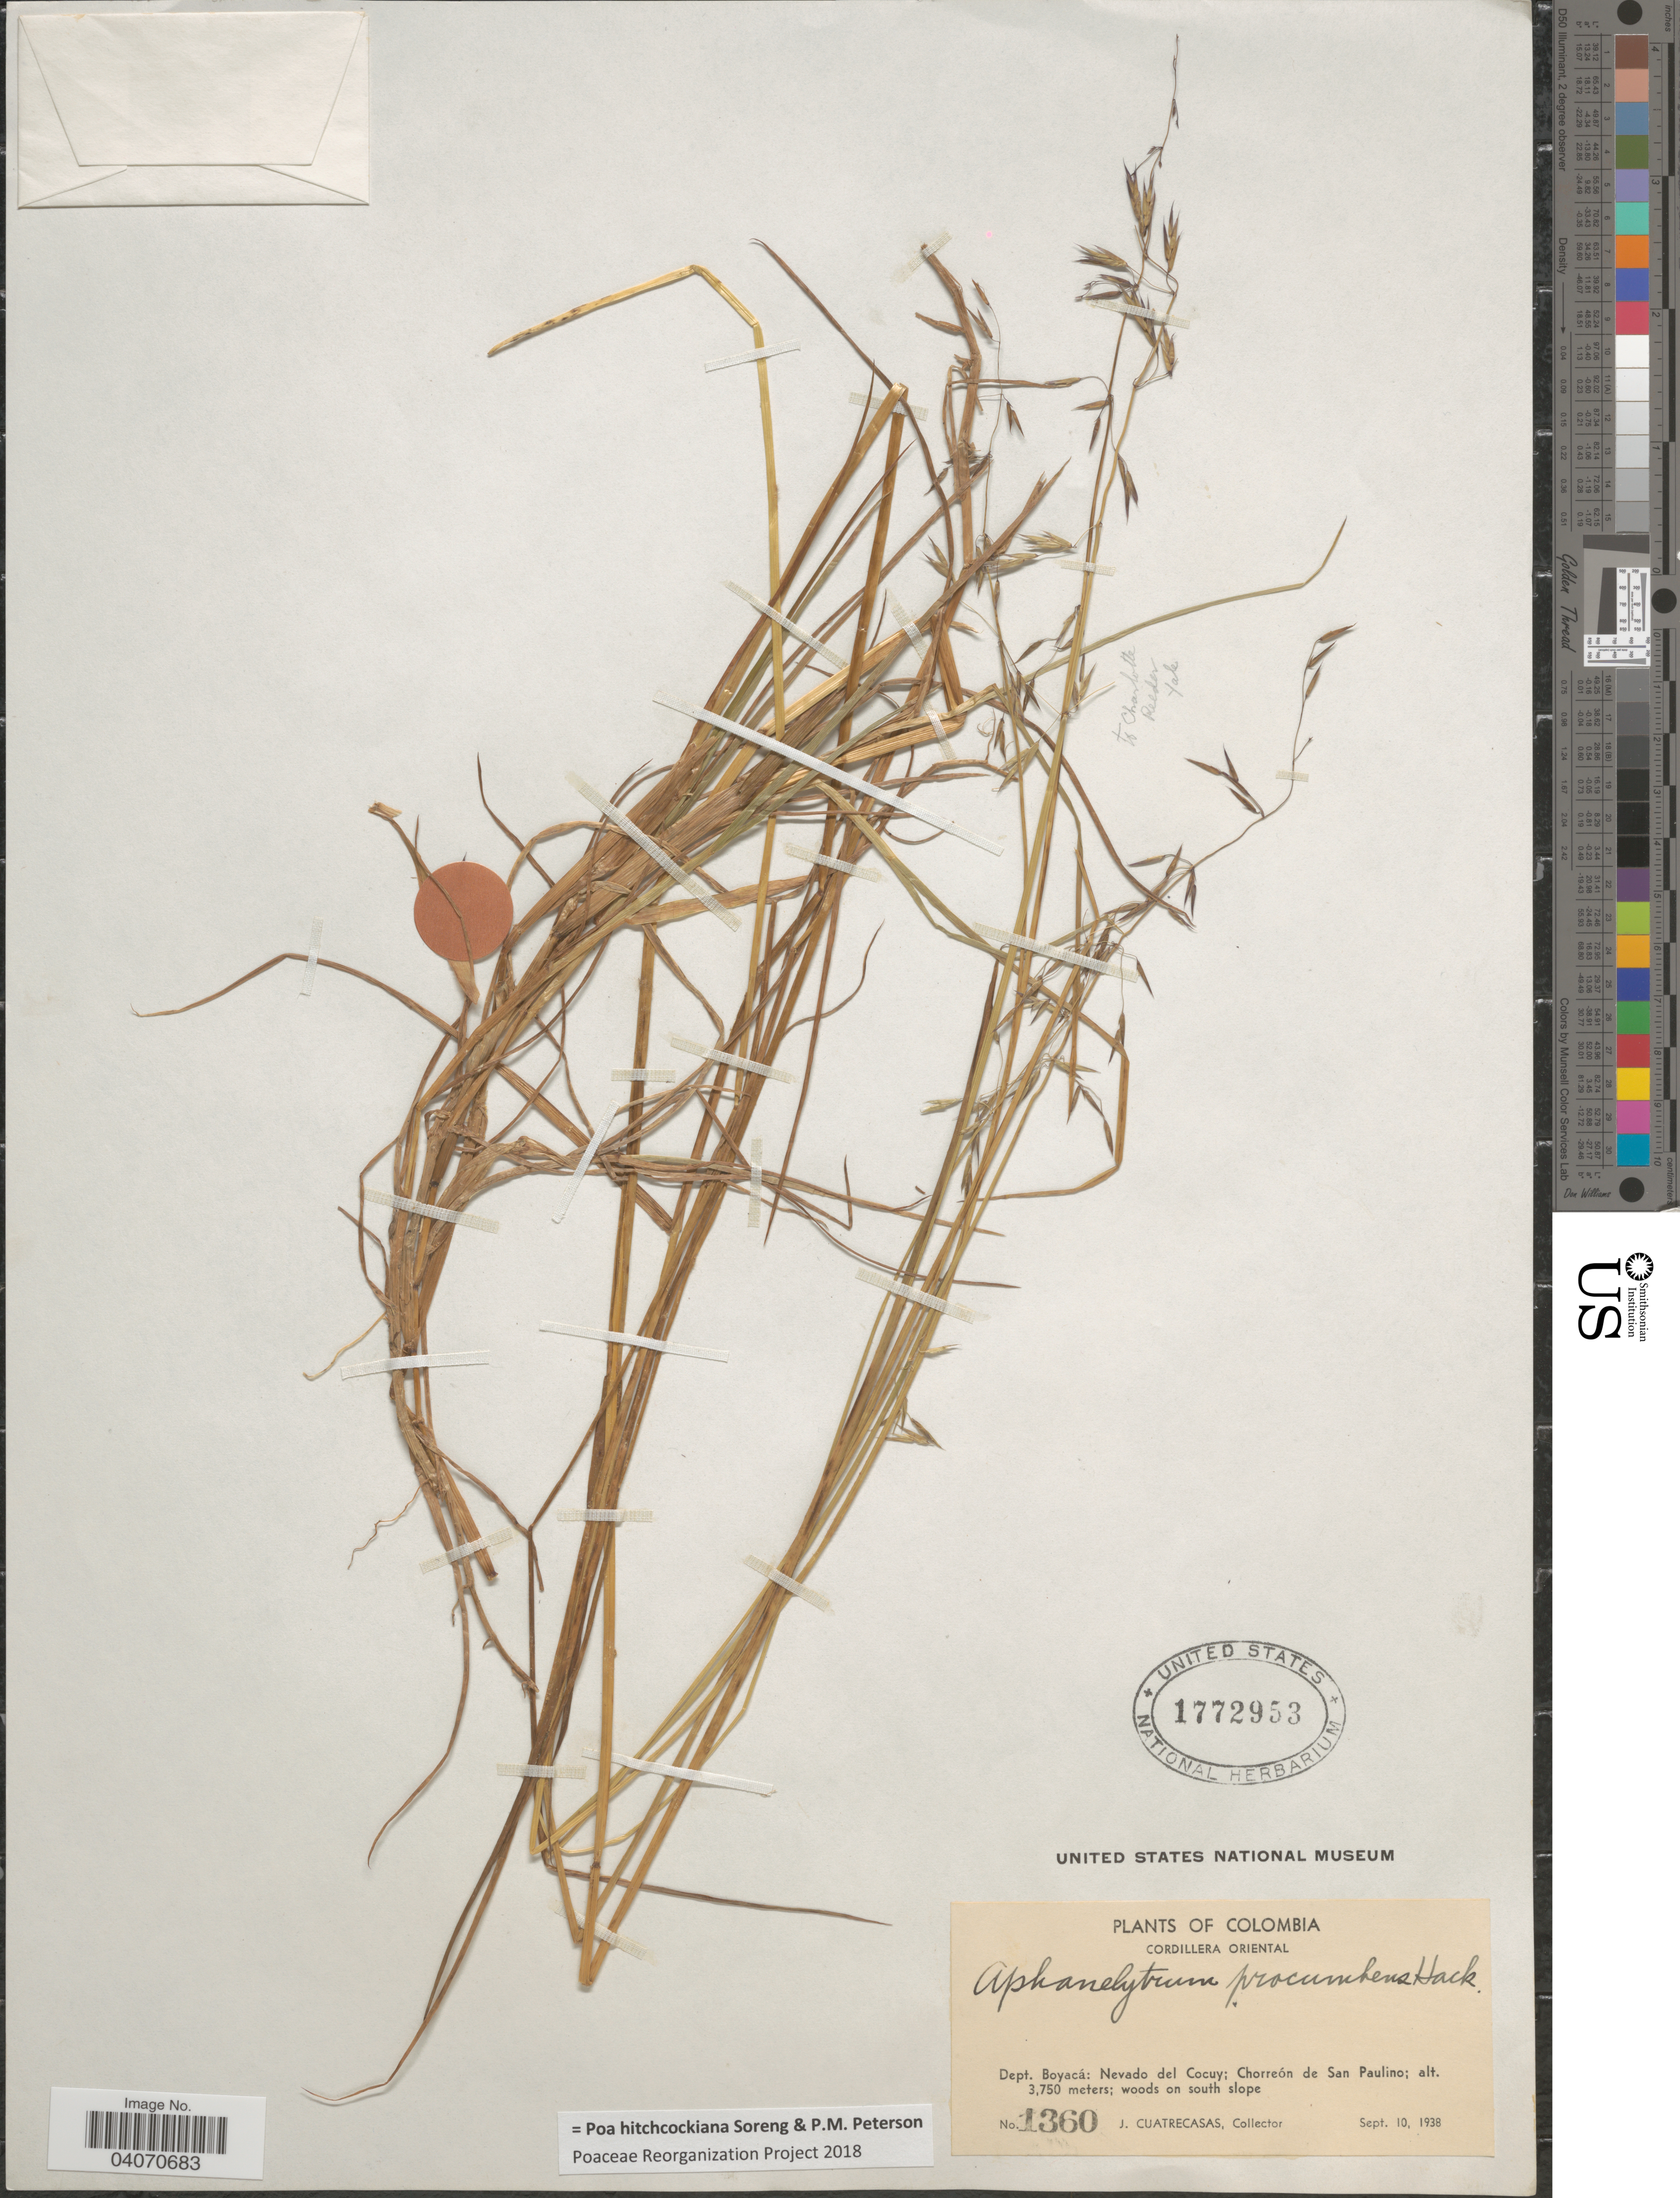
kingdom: Plantae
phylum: Tracheophyta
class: Liliopsida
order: Poales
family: Poaceae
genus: Poa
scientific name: Poa hitchcockiana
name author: Soreng & P.M. Peterson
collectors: J. Cuatrecasas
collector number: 1360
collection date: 1938-09-10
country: Colombia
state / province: Boyacá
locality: Cordillera Oriental. Dept. Boyacá: Nevado del Cocuy; Chorreón de San Paulino; woods on south slope.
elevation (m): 3750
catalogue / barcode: US 1772953